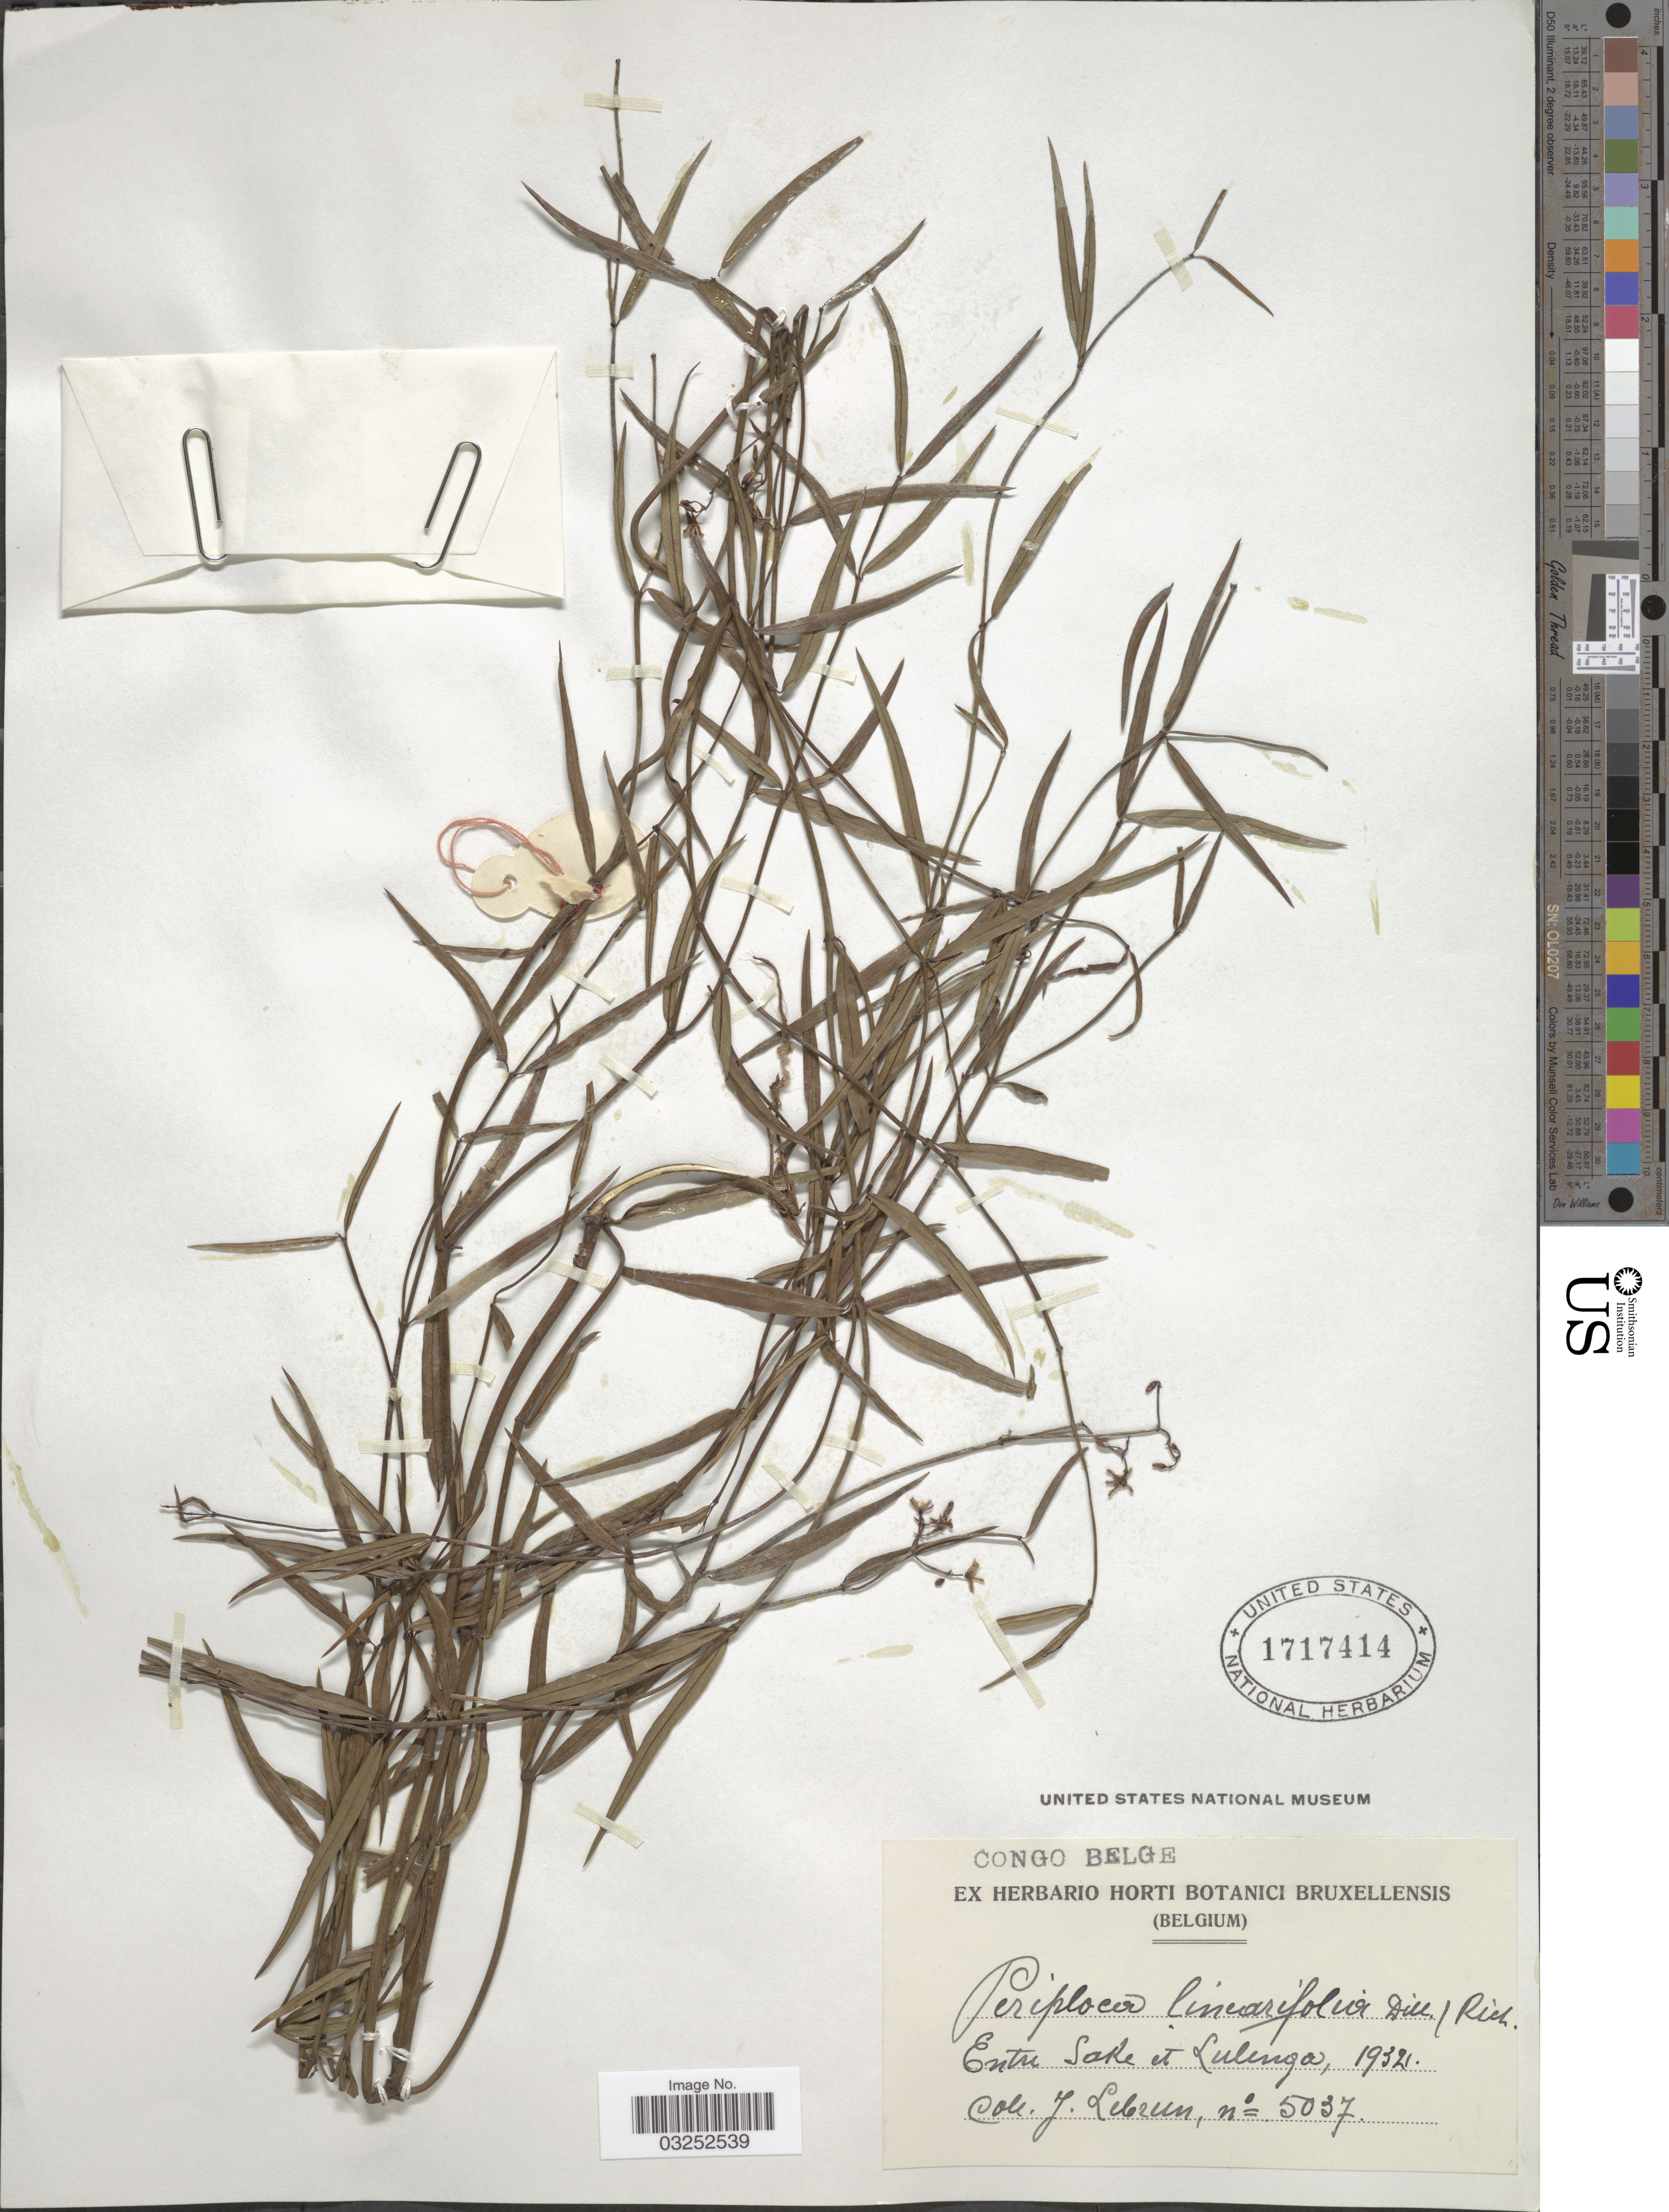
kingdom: Plantae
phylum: Tracheophyta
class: Magnoliopsida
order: Gentianales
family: Apocynaceae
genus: Periploca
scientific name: Periploca linearifolia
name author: Rich. & Quart.-Dill.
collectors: J. A. Lebrun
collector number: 5037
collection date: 1932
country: Congo, Democratic Republic of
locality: Congo Belge. Entre Sake et Lulenga.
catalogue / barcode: US 1717414